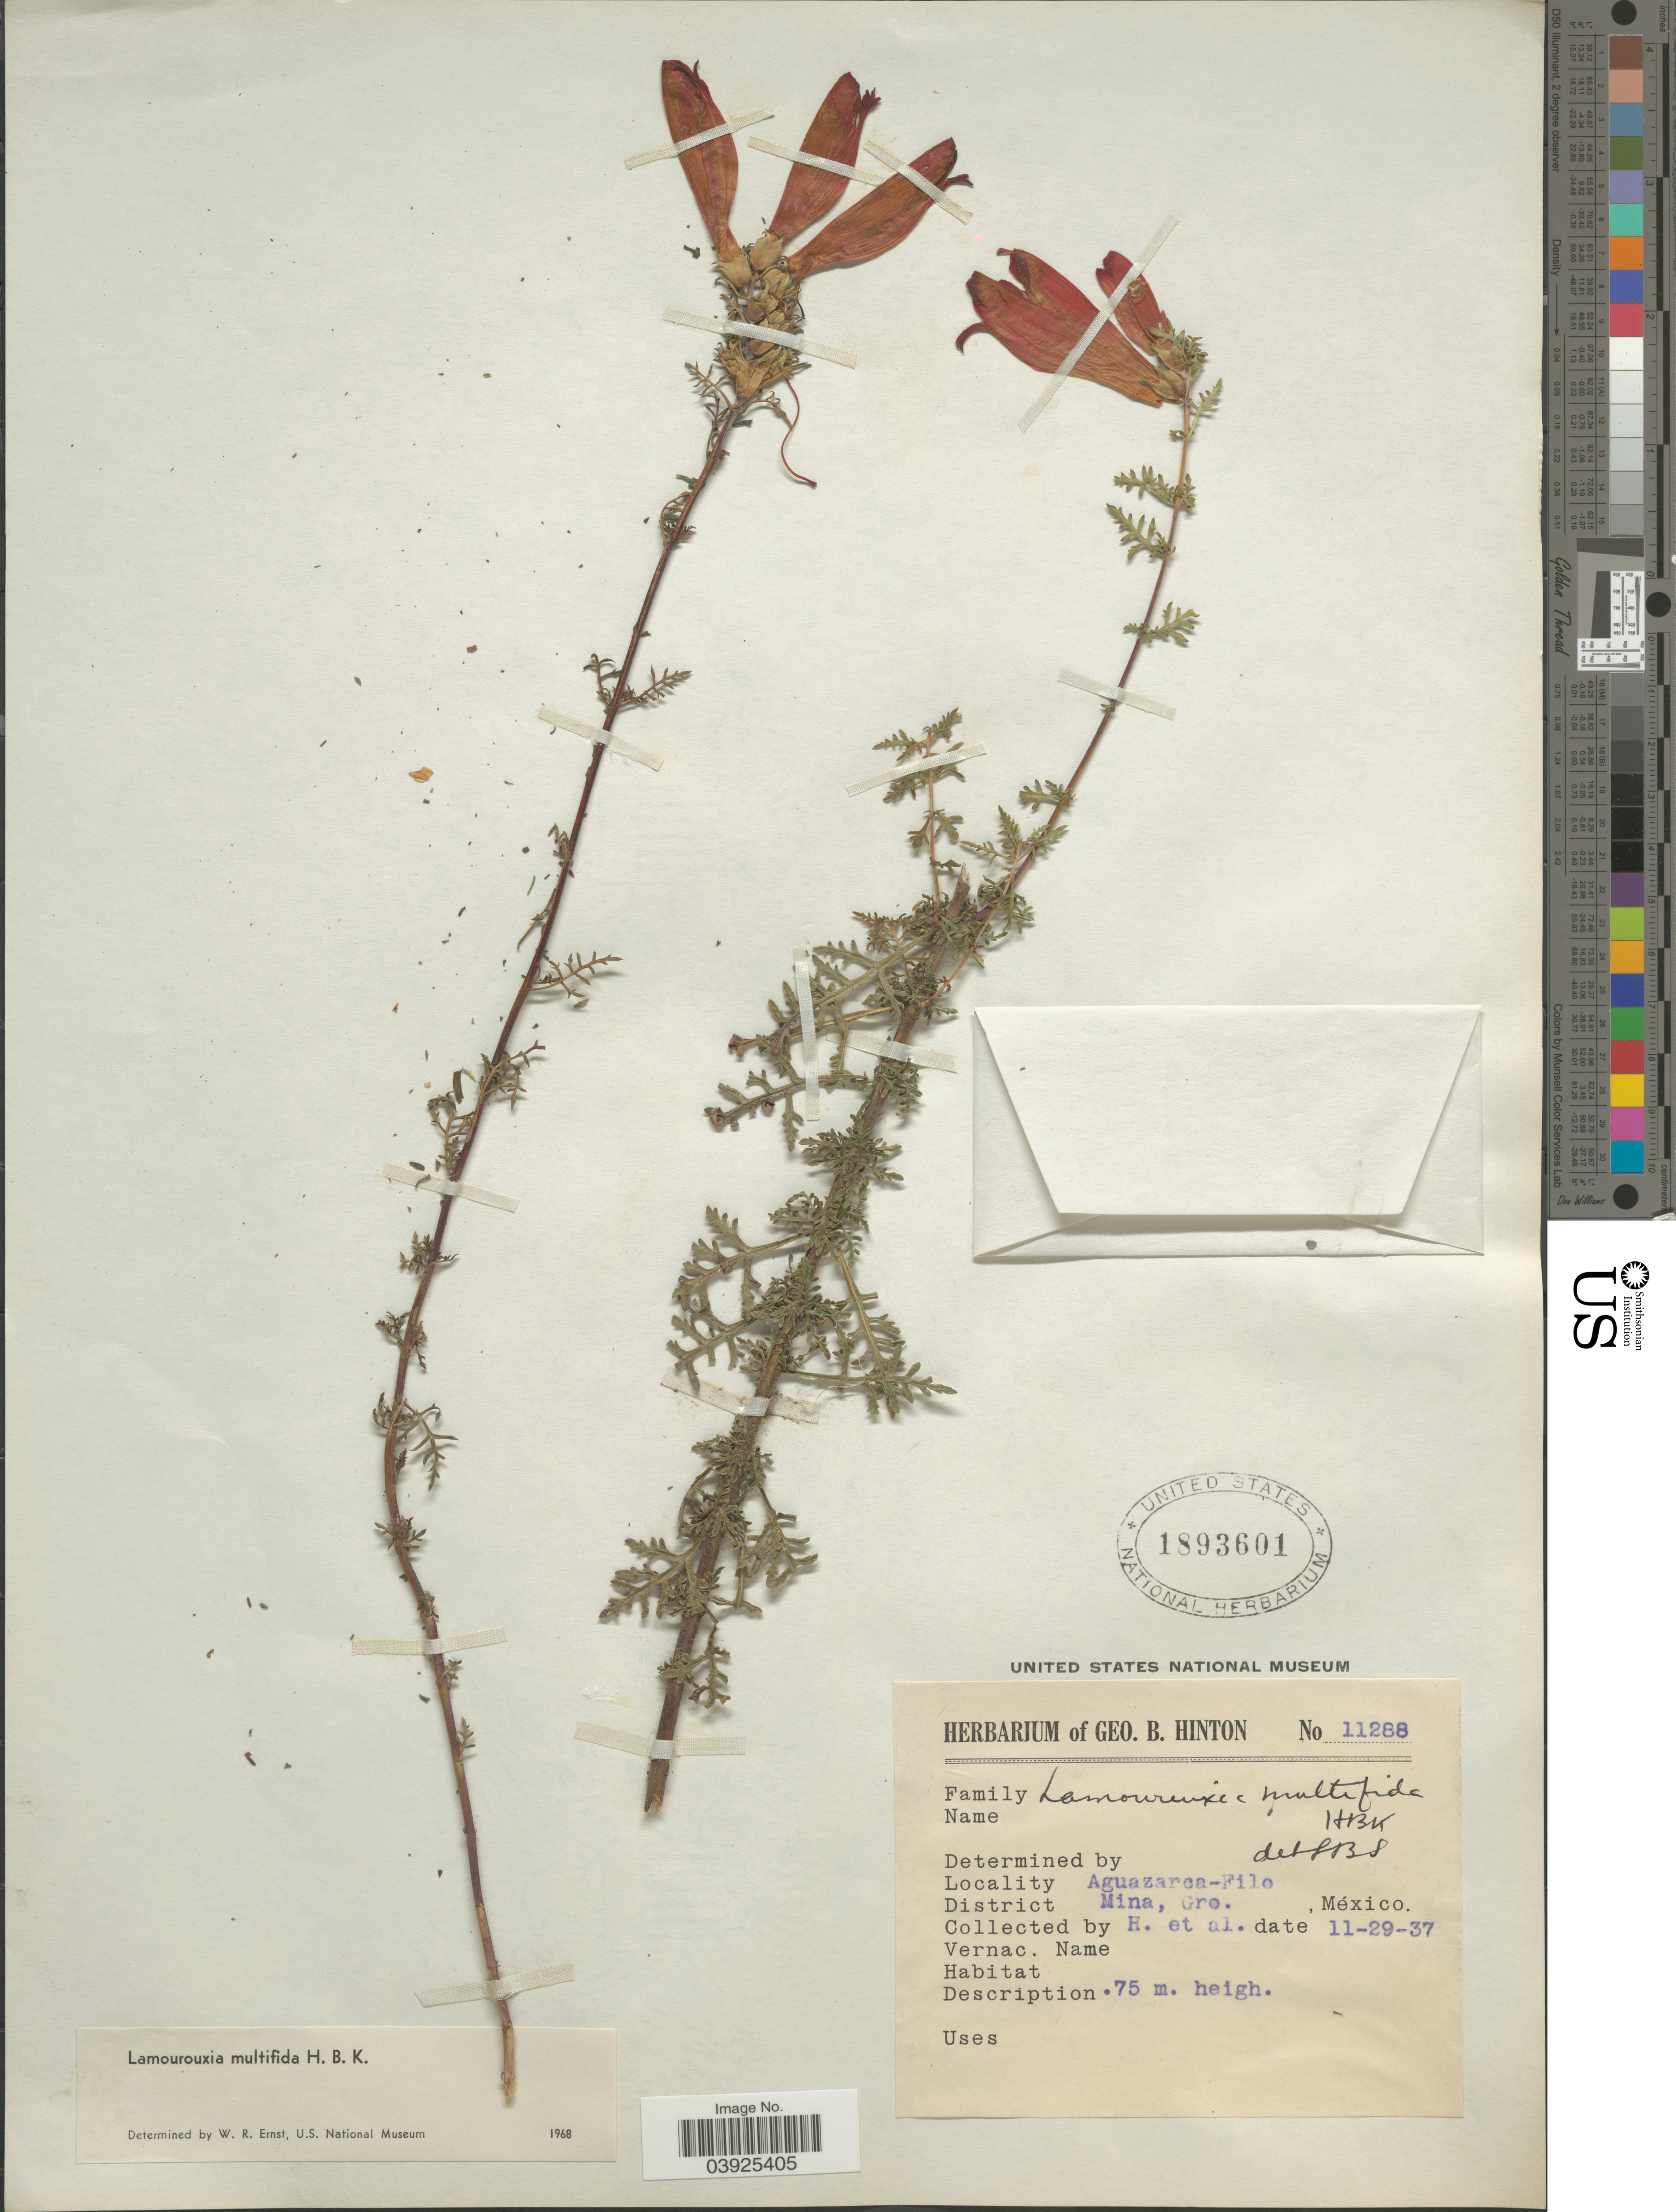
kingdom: Plantae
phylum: Tracheophyta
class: Magnoliopsida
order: Lamiales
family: Orobanchaceae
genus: Lamourouxia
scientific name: Lamourouxia multifida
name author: Kunth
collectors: G. B. Hinton & et al.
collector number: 11288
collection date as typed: Transcribed d/m/y: 29/11/37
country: Mexico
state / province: Guerrero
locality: Aguazarca-Filo. District Mina.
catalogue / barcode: US 1893601